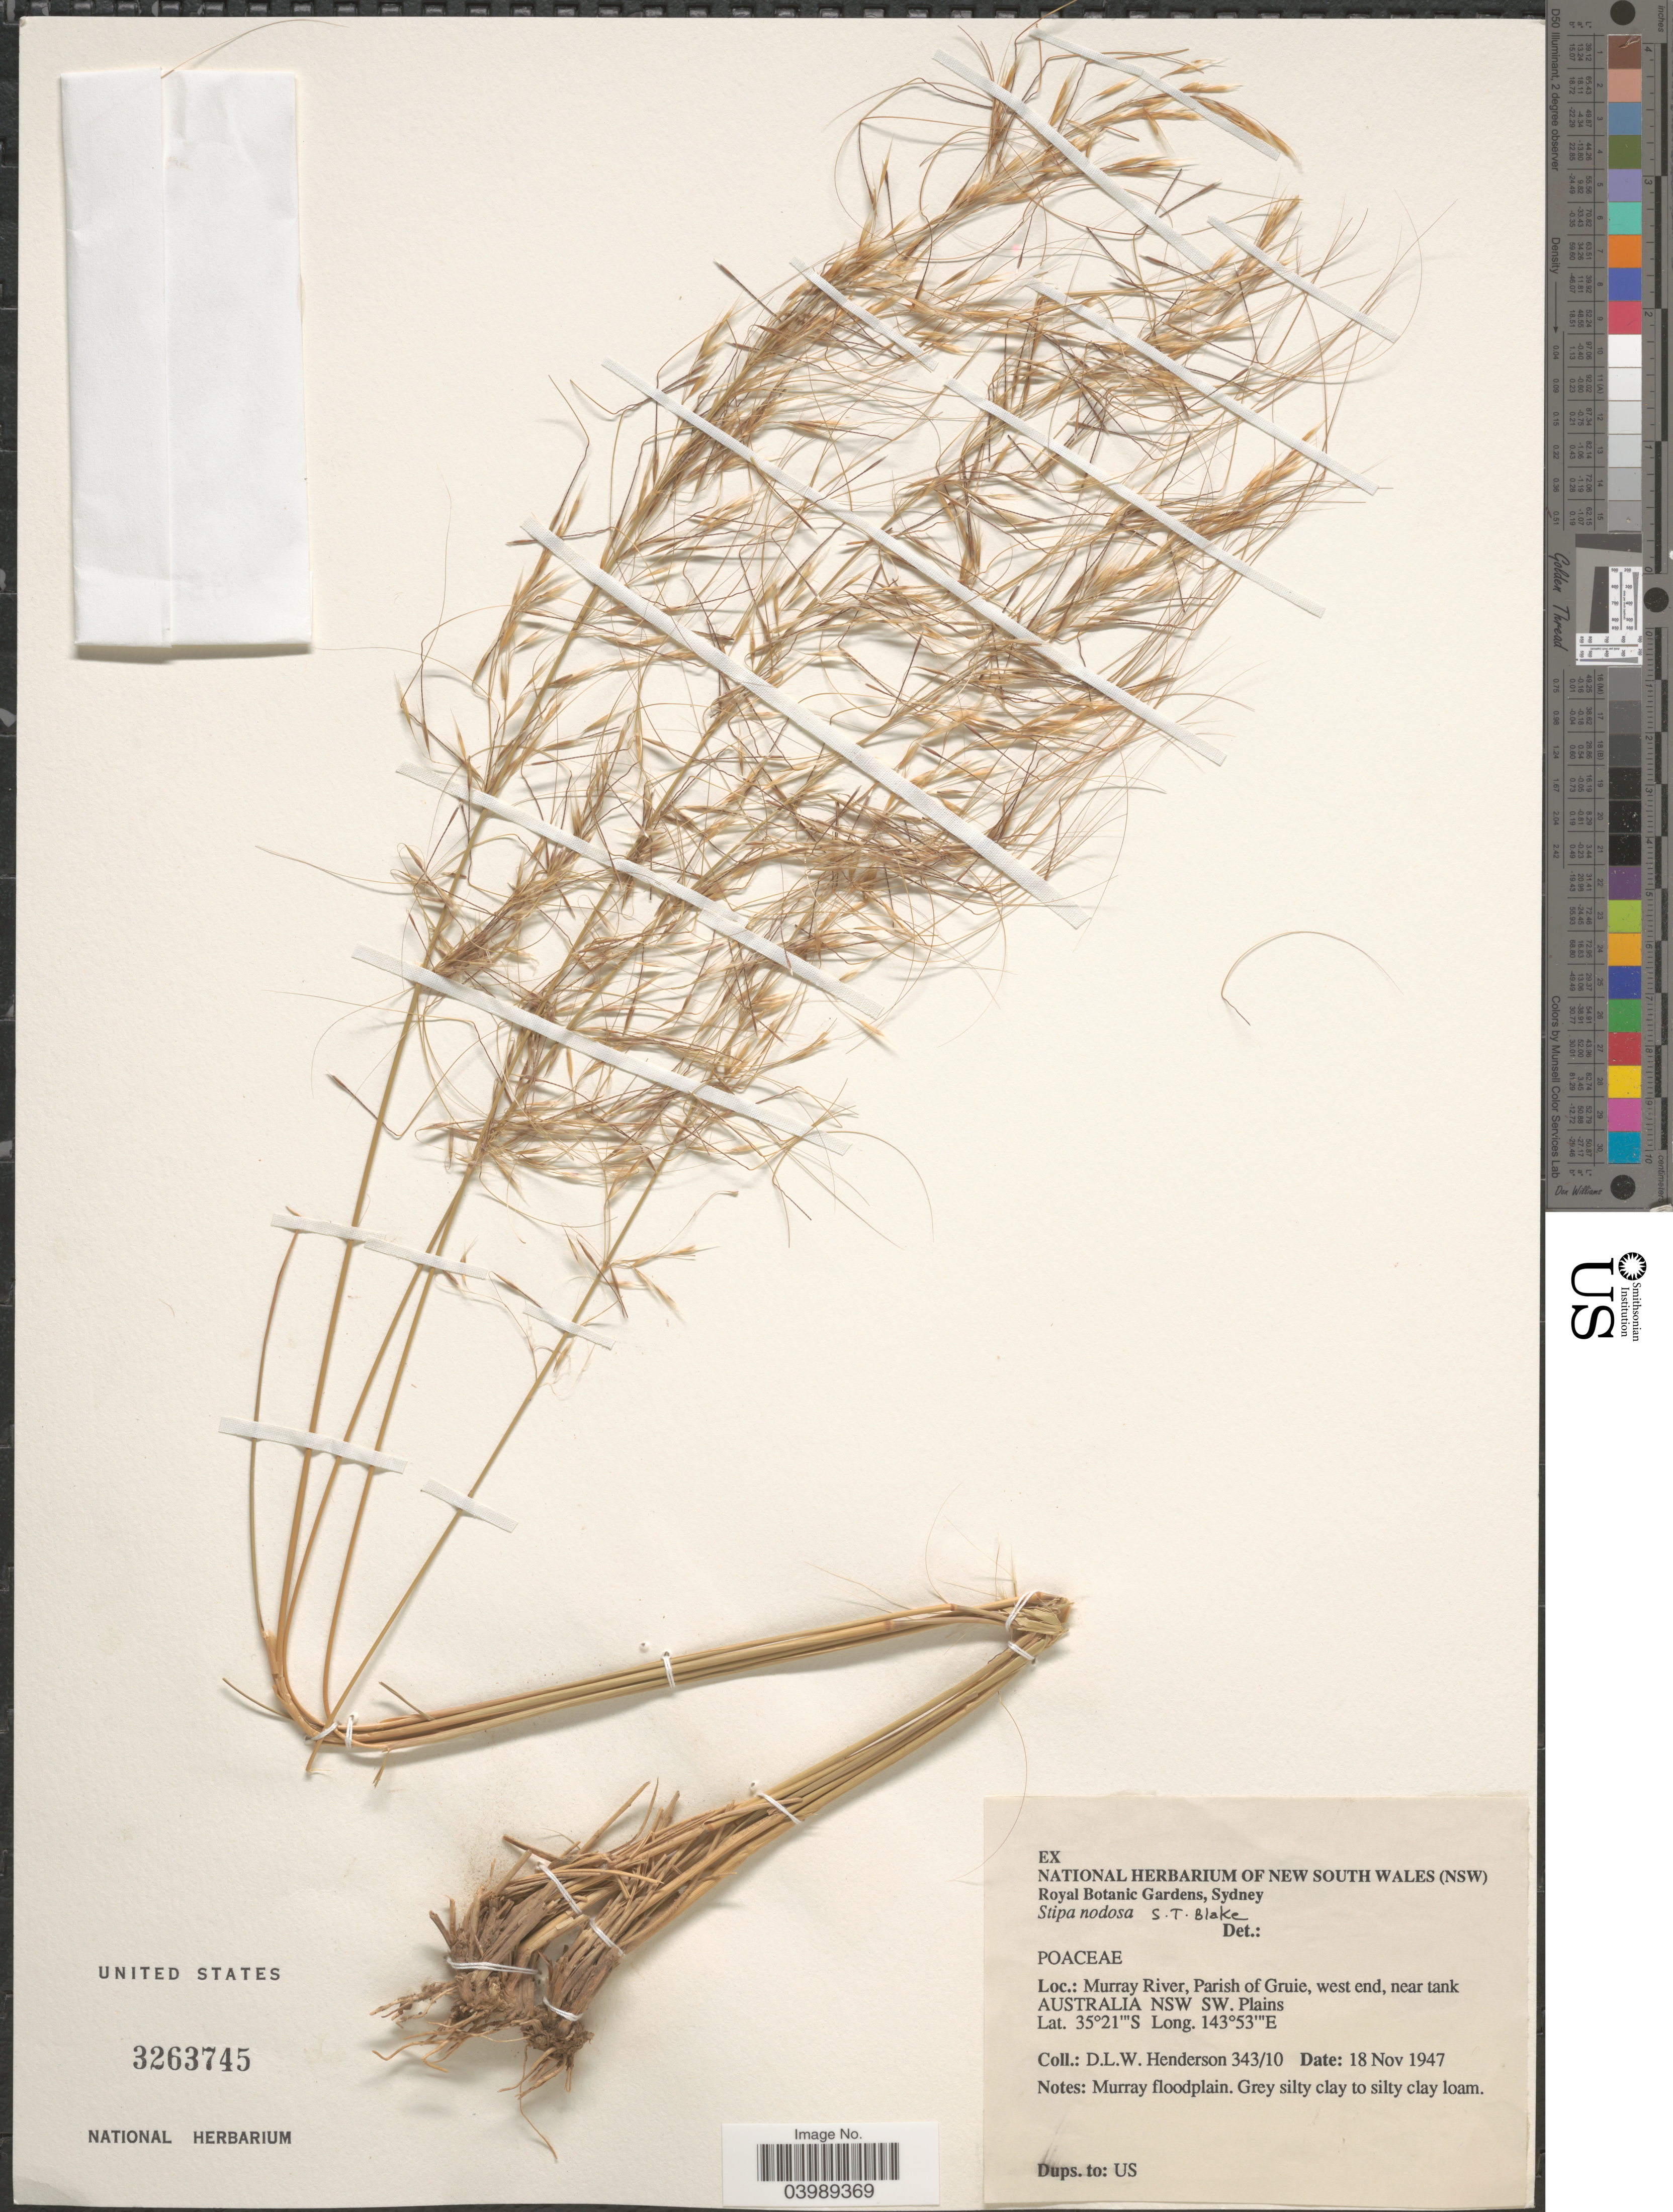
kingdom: Plantae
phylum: Tracheophyta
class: Liliopsida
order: Poales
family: Poaceae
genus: Austrostipa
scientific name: Austrostipa nodosa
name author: (S.T. Blake) S.W.L. Jacobs & J. Everett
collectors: D. Henderson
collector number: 343/10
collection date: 1947-11-18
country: Australia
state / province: New South Wales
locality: Murray River, Parish of Gruie, west end, near tank.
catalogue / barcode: US 3263745